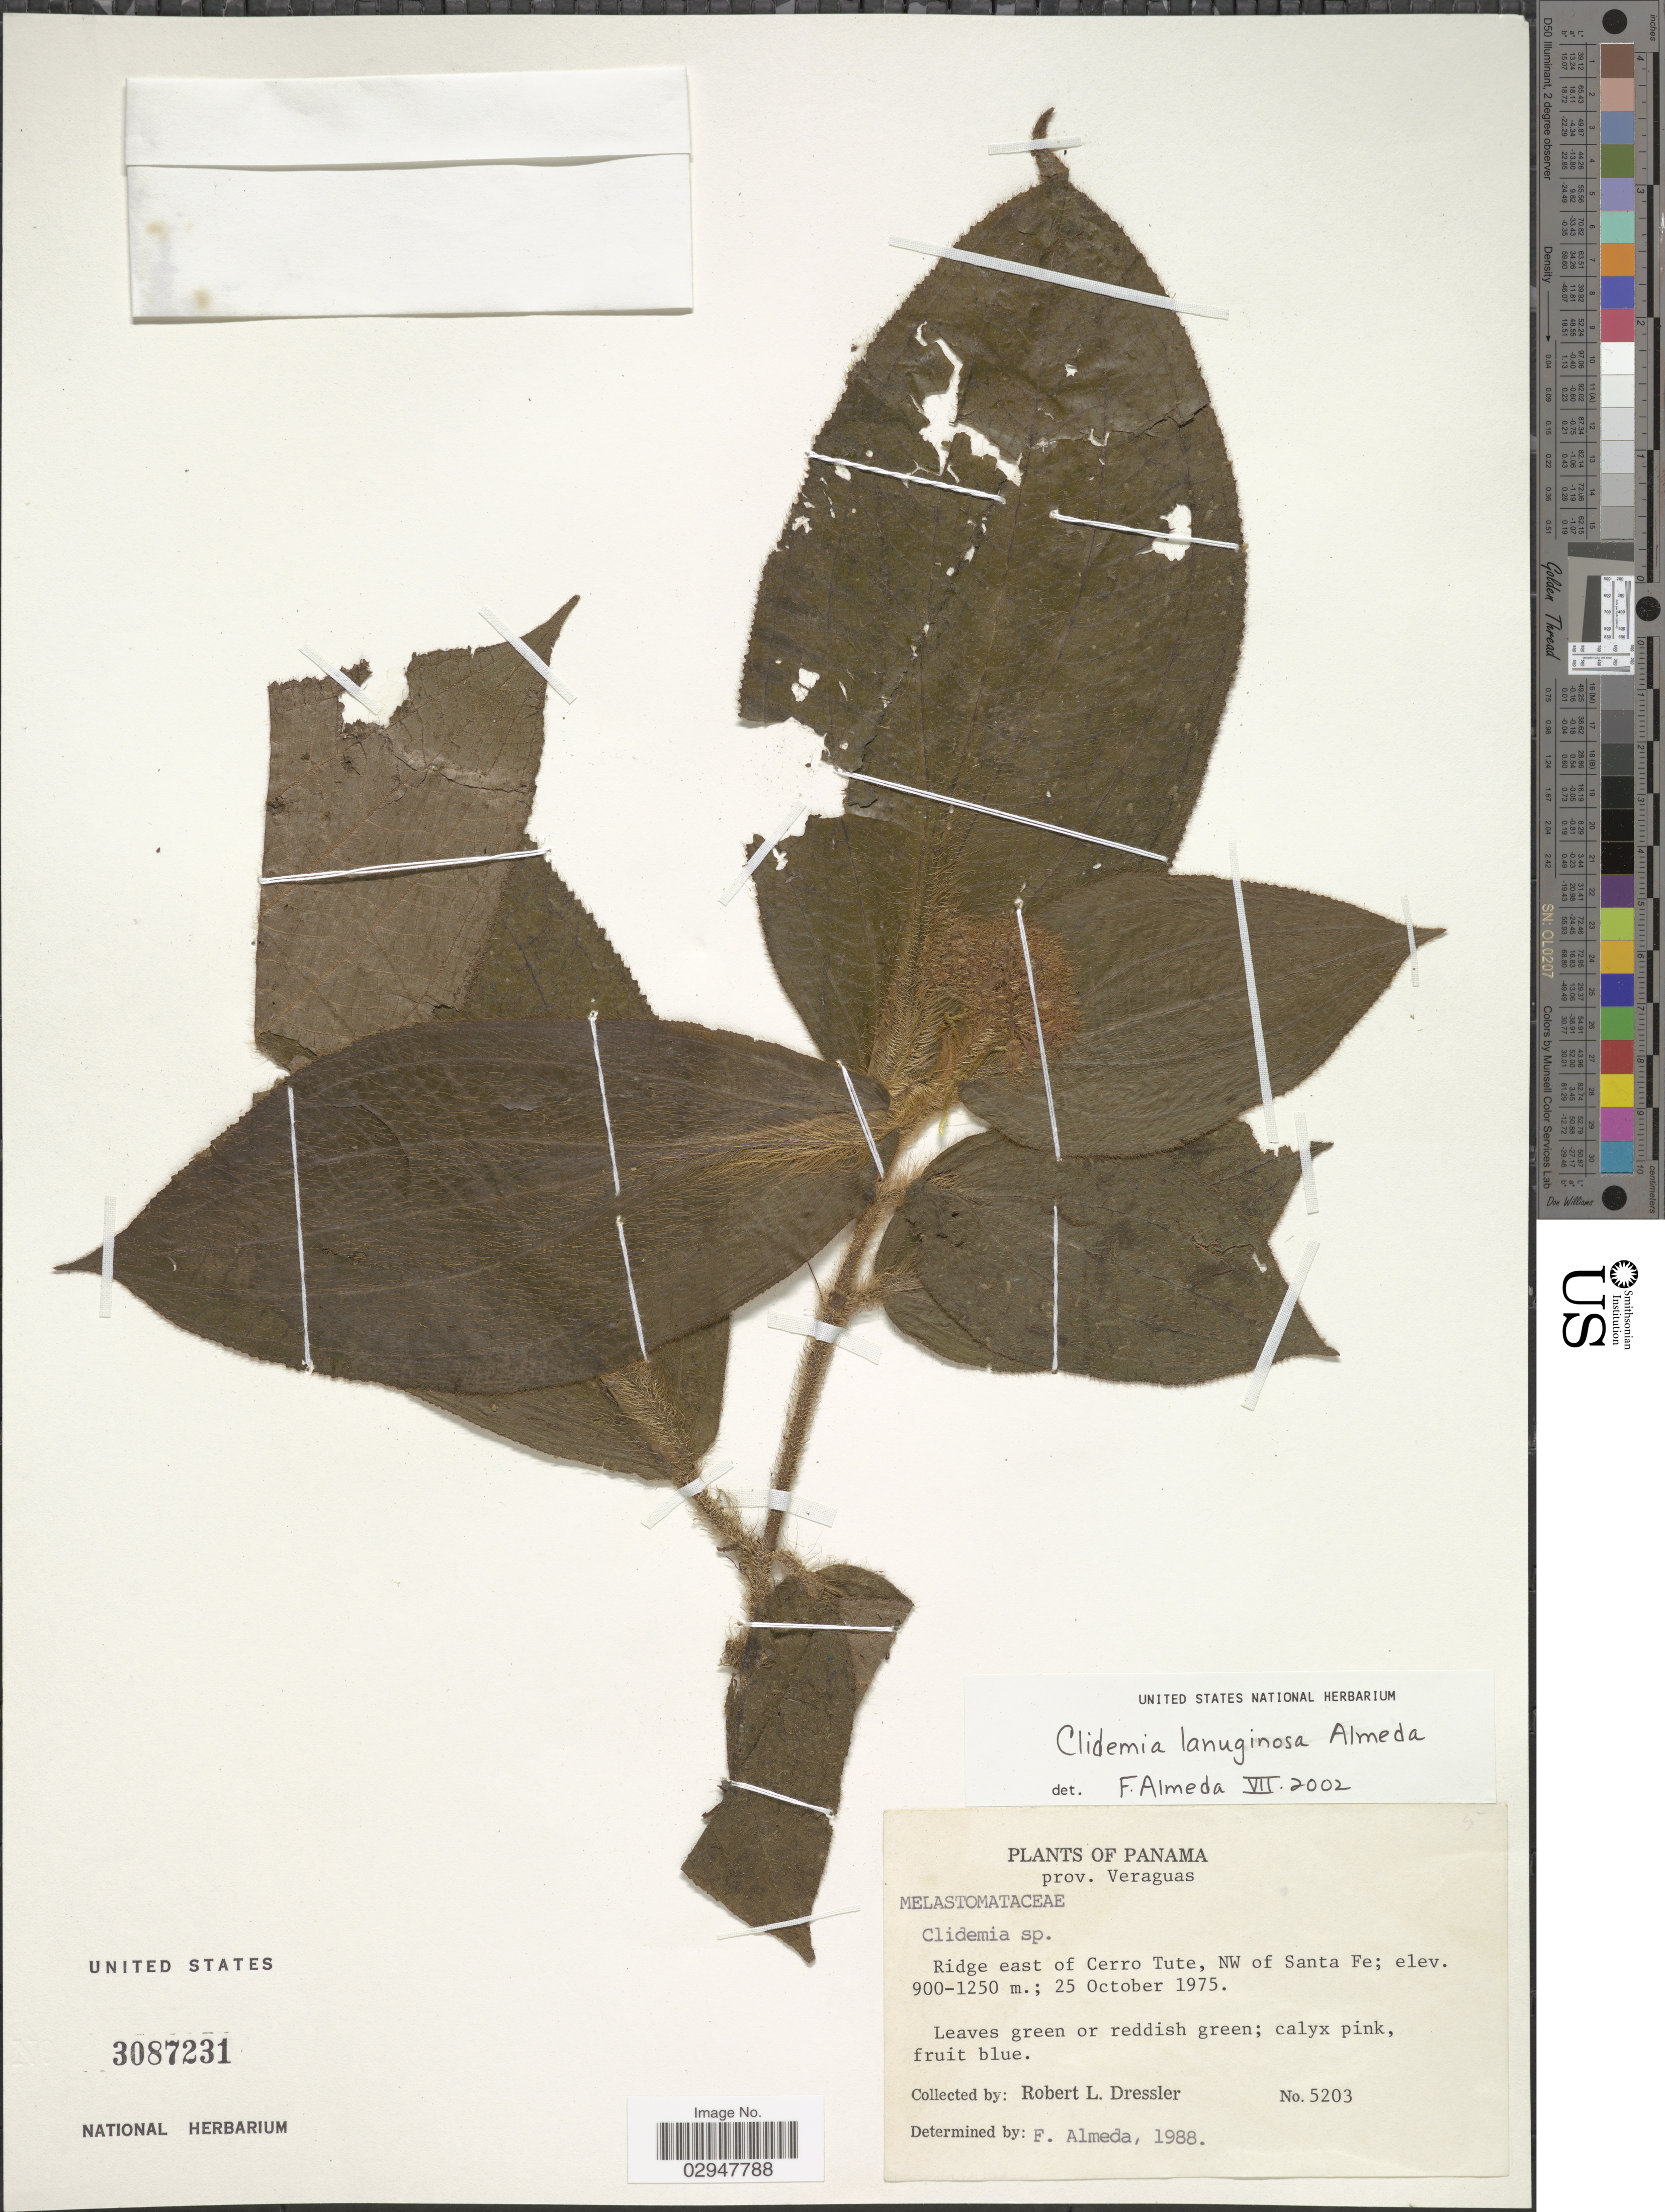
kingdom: Plantae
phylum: Tracheophyta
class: Magnoliopsida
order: Myrtales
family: Melastomataceae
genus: Clidemia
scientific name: Clidemia lanuginosa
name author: Almeda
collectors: R. Dressler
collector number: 5203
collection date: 1975-10-25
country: Panama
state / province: Veraguas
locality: Ridge east of Cerro Tute, NW of Santa Fe.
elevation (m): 900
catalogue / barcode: US 3087231